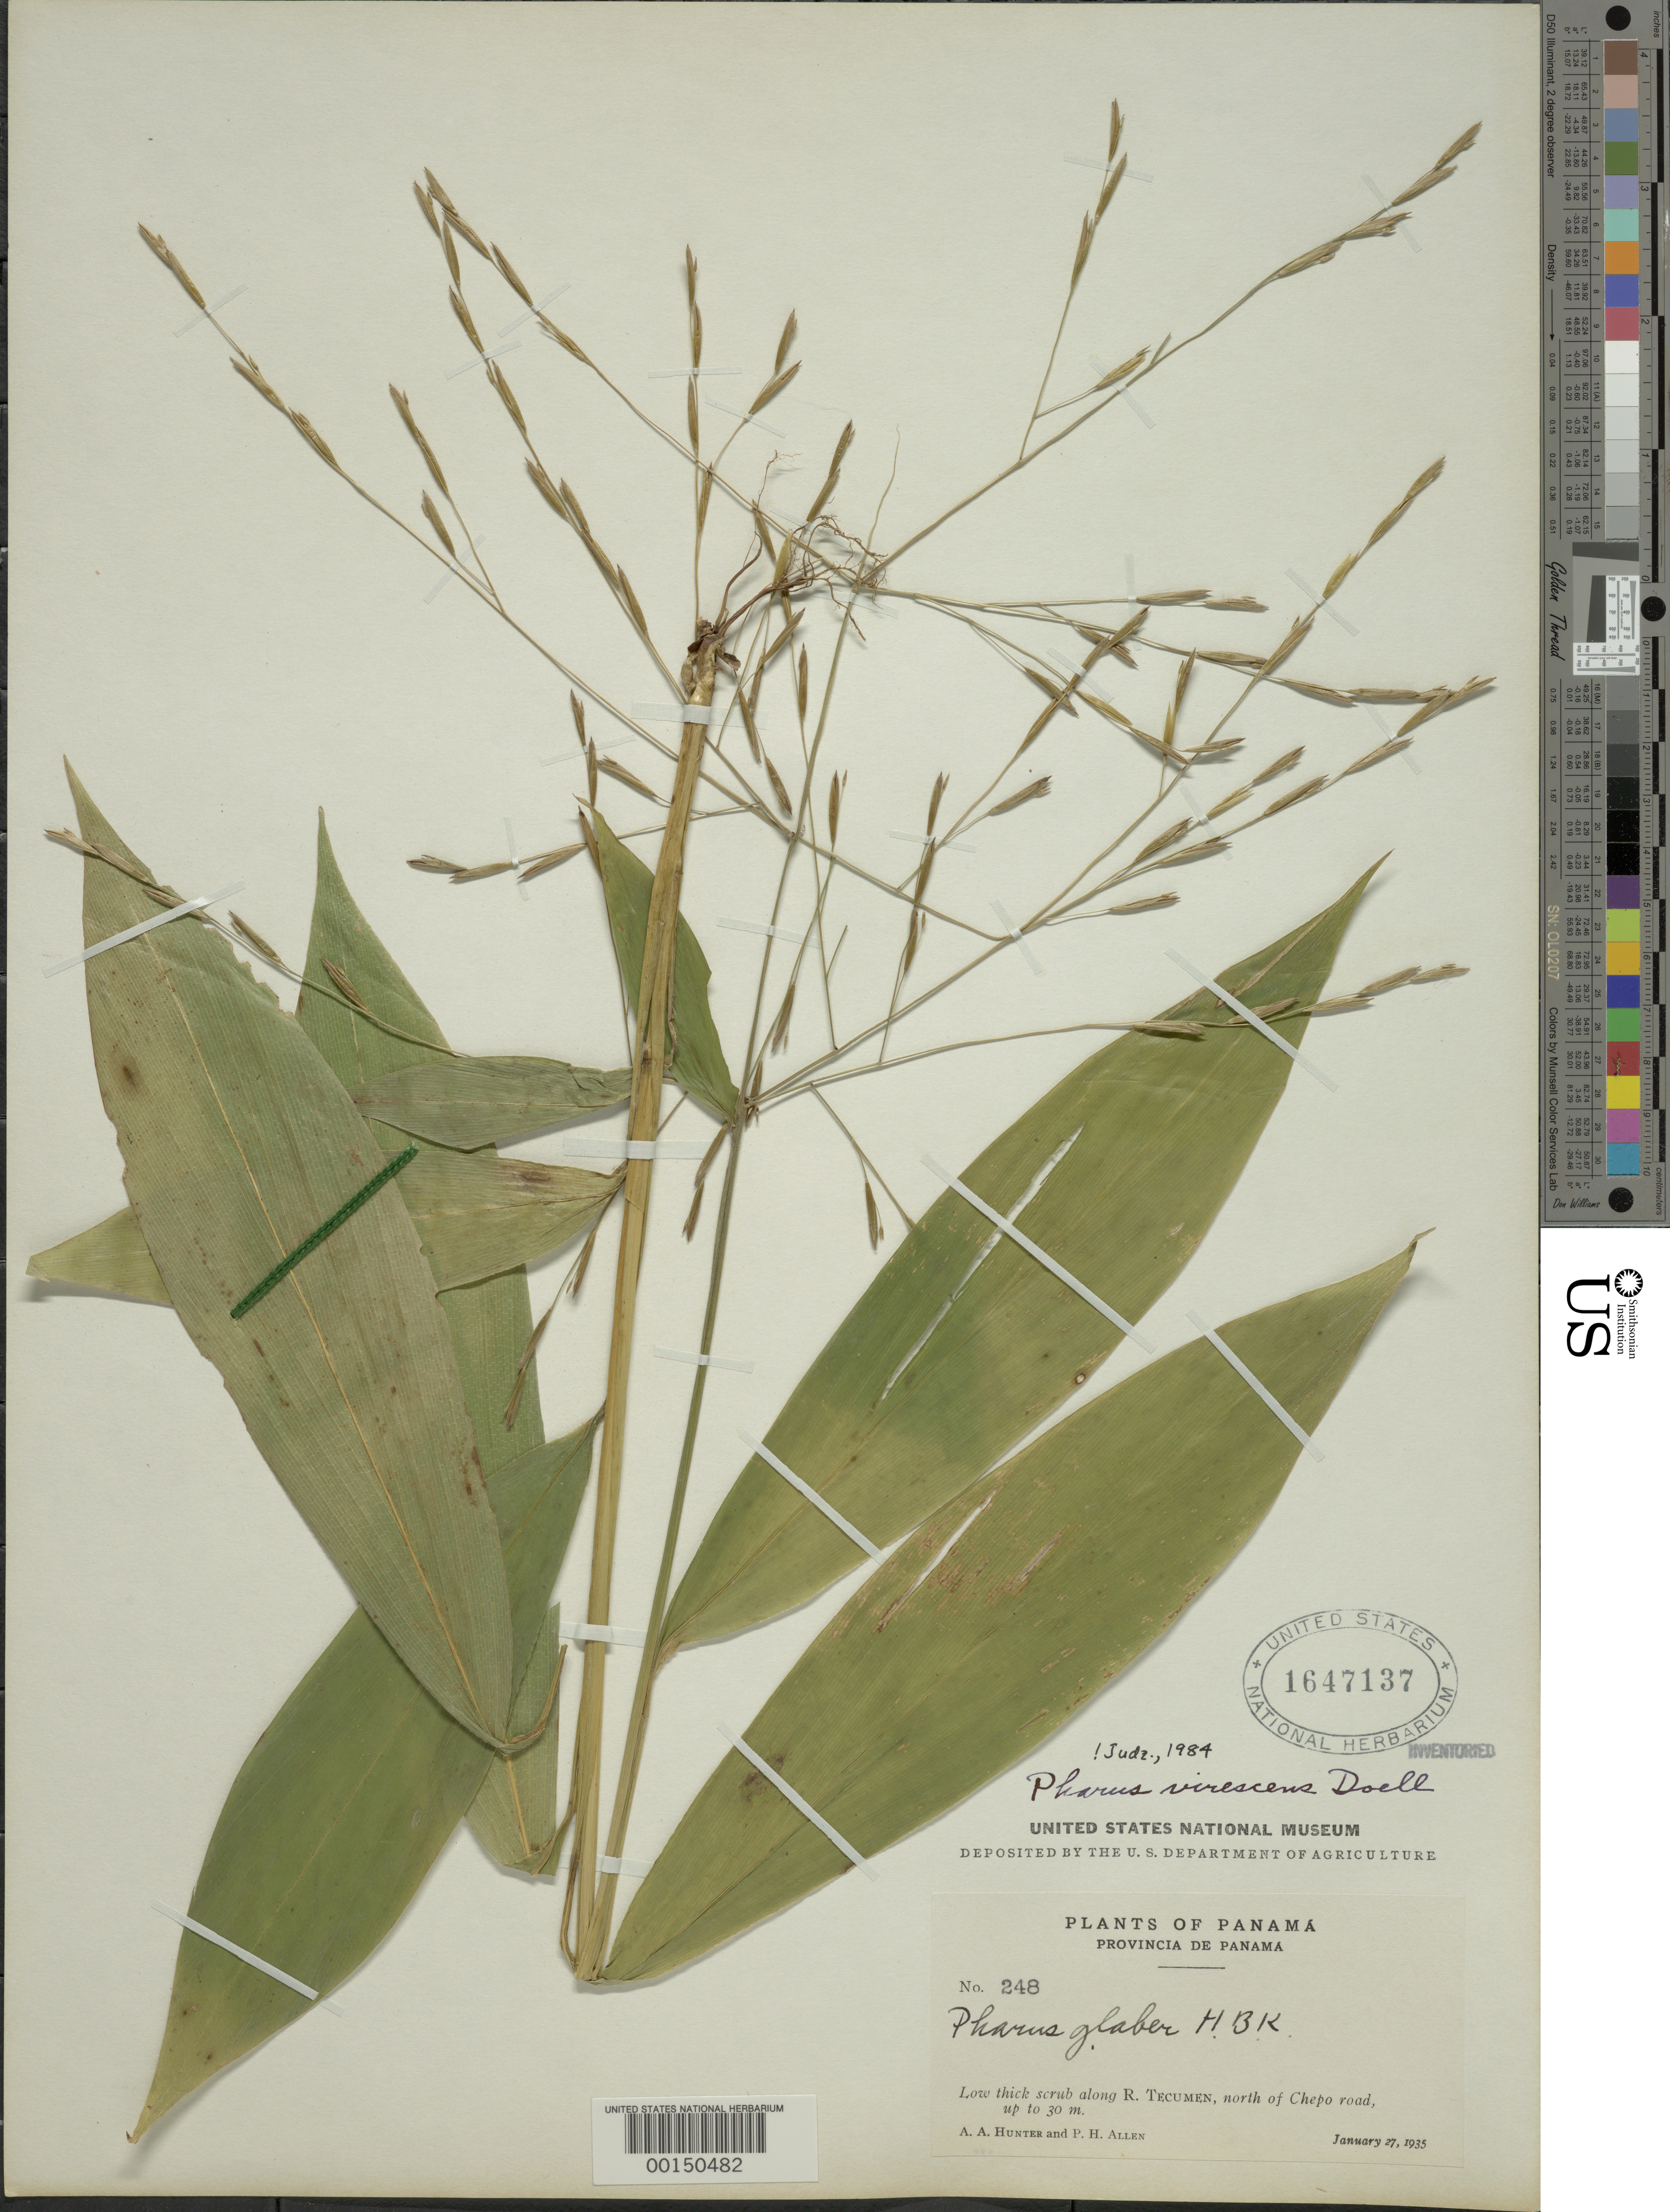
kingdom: Plantae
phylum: Tracheophyta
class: Liliopsida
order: Poales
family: Poaceae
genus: Pharus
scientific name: Pharus virescens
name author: Döll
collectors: A. Hunter & P. H. Allen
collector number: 248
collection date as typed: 27 Jan 1935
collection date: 1935-01-27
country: Panama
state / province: Panamá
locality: Rio Tecumen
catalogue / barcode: US 1647137